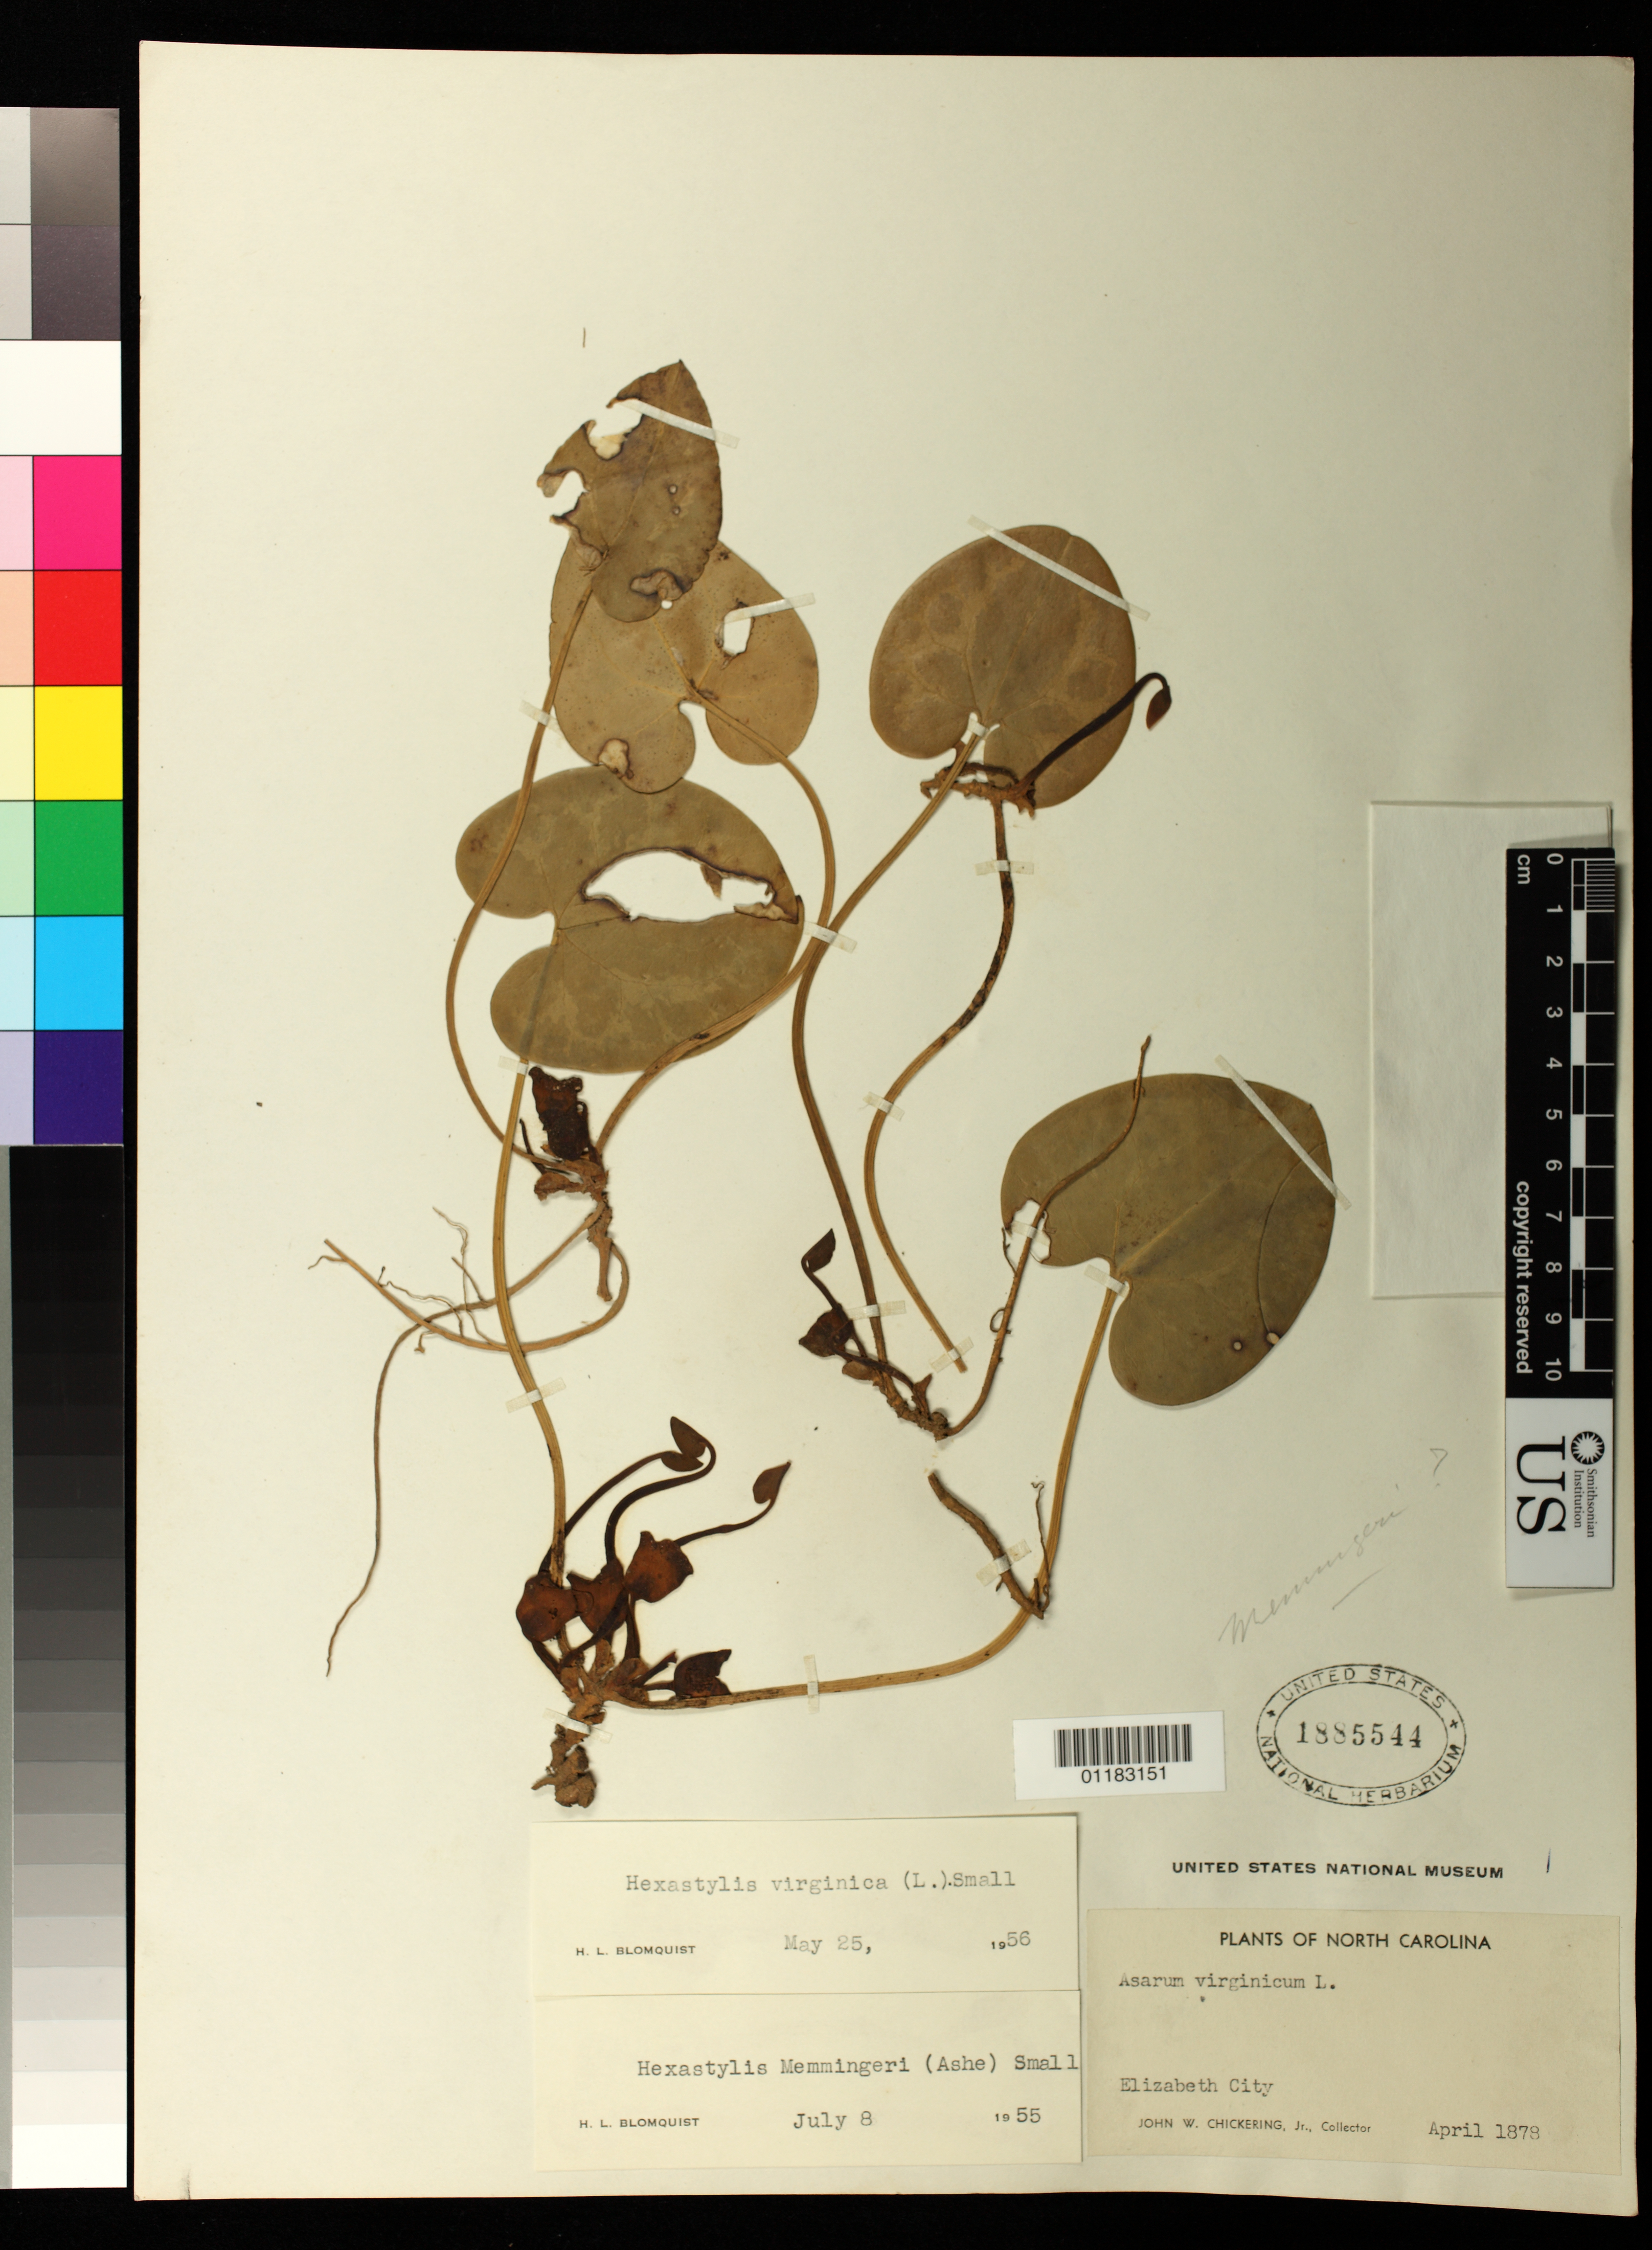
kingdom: Plantae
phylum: Tracheophyta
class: Magnoliopsida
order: Piperales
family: Aristolochiaceae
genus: Hexastylis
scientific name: Hexastylis virginica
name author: (L.) Small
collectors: J. Chickering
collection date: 1878-04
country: United States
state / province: North Carolina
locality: Elizabeth City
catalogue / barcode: US 1885544